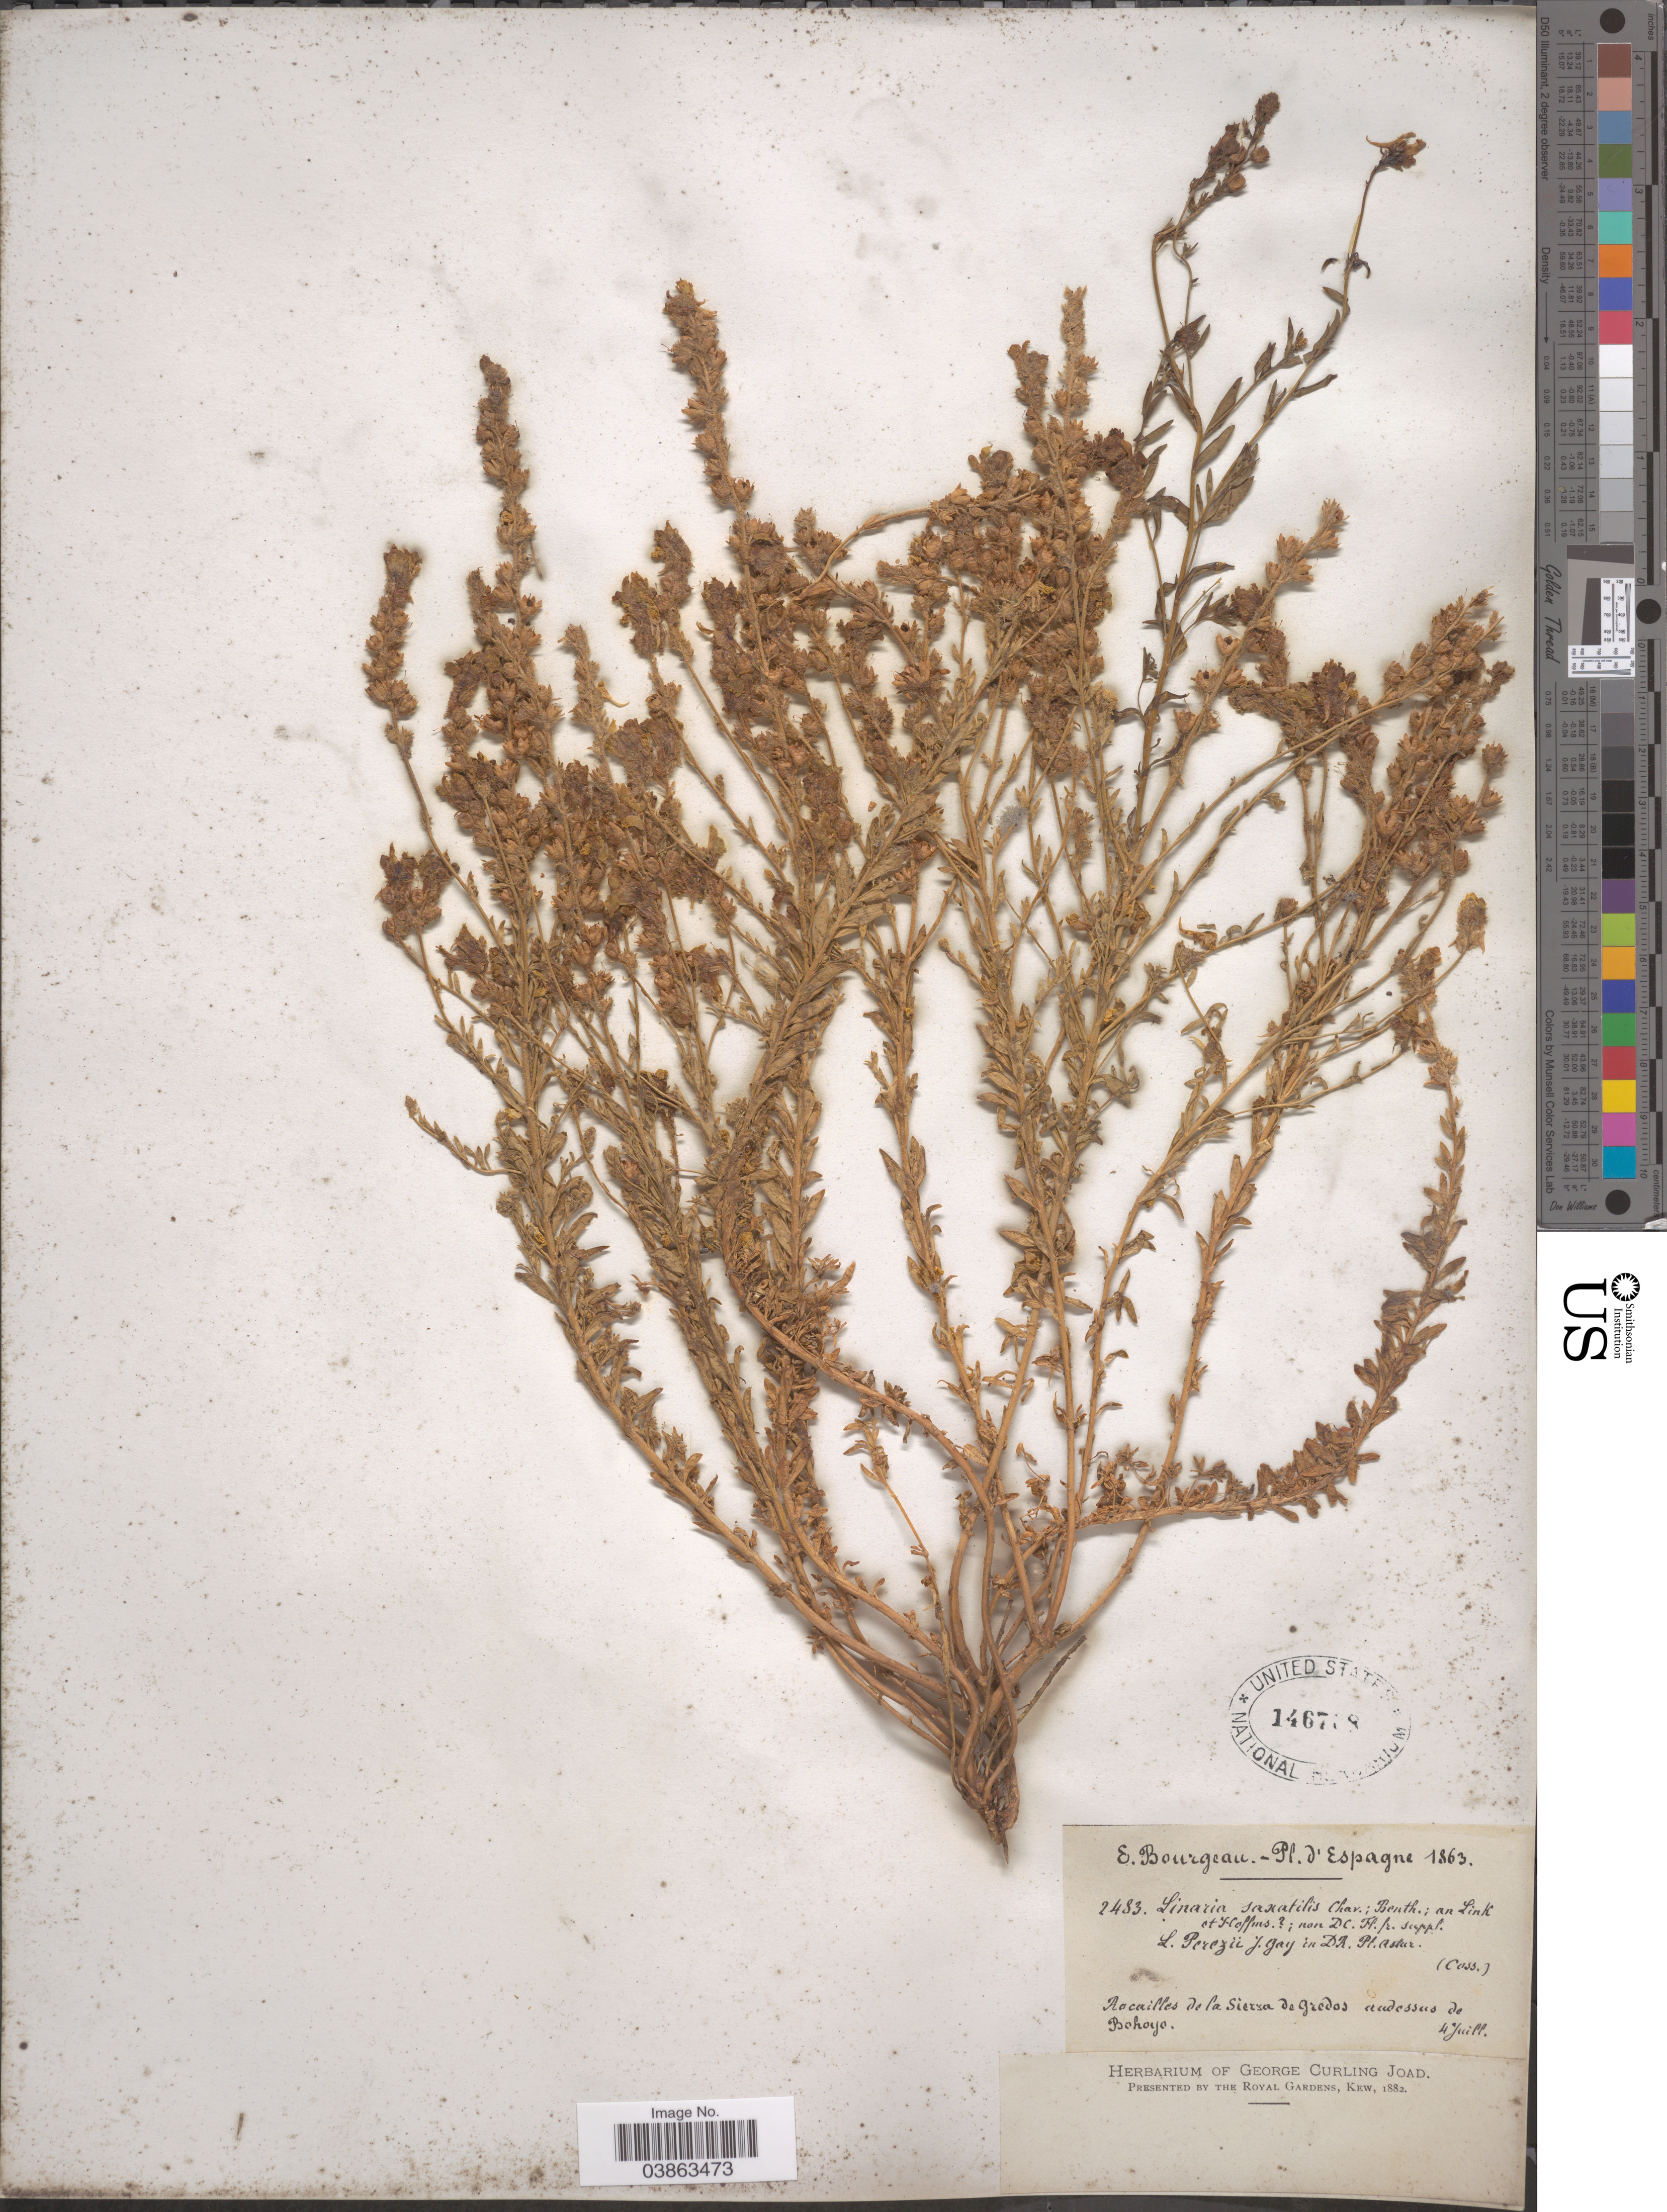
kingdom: Plantae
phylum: Tracheophyta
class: Magnoliopsida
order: Lamiales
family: Plantaginaceae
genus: Linaria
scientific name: Linaria saxatilis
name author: Hoffmanns. & Link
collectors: E. Bourgeau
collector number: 2483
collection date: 1863-07-04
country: Spain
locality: Rocailles de la Sierra de Gredos audessus de Bohoyo.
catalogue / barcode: US 146708